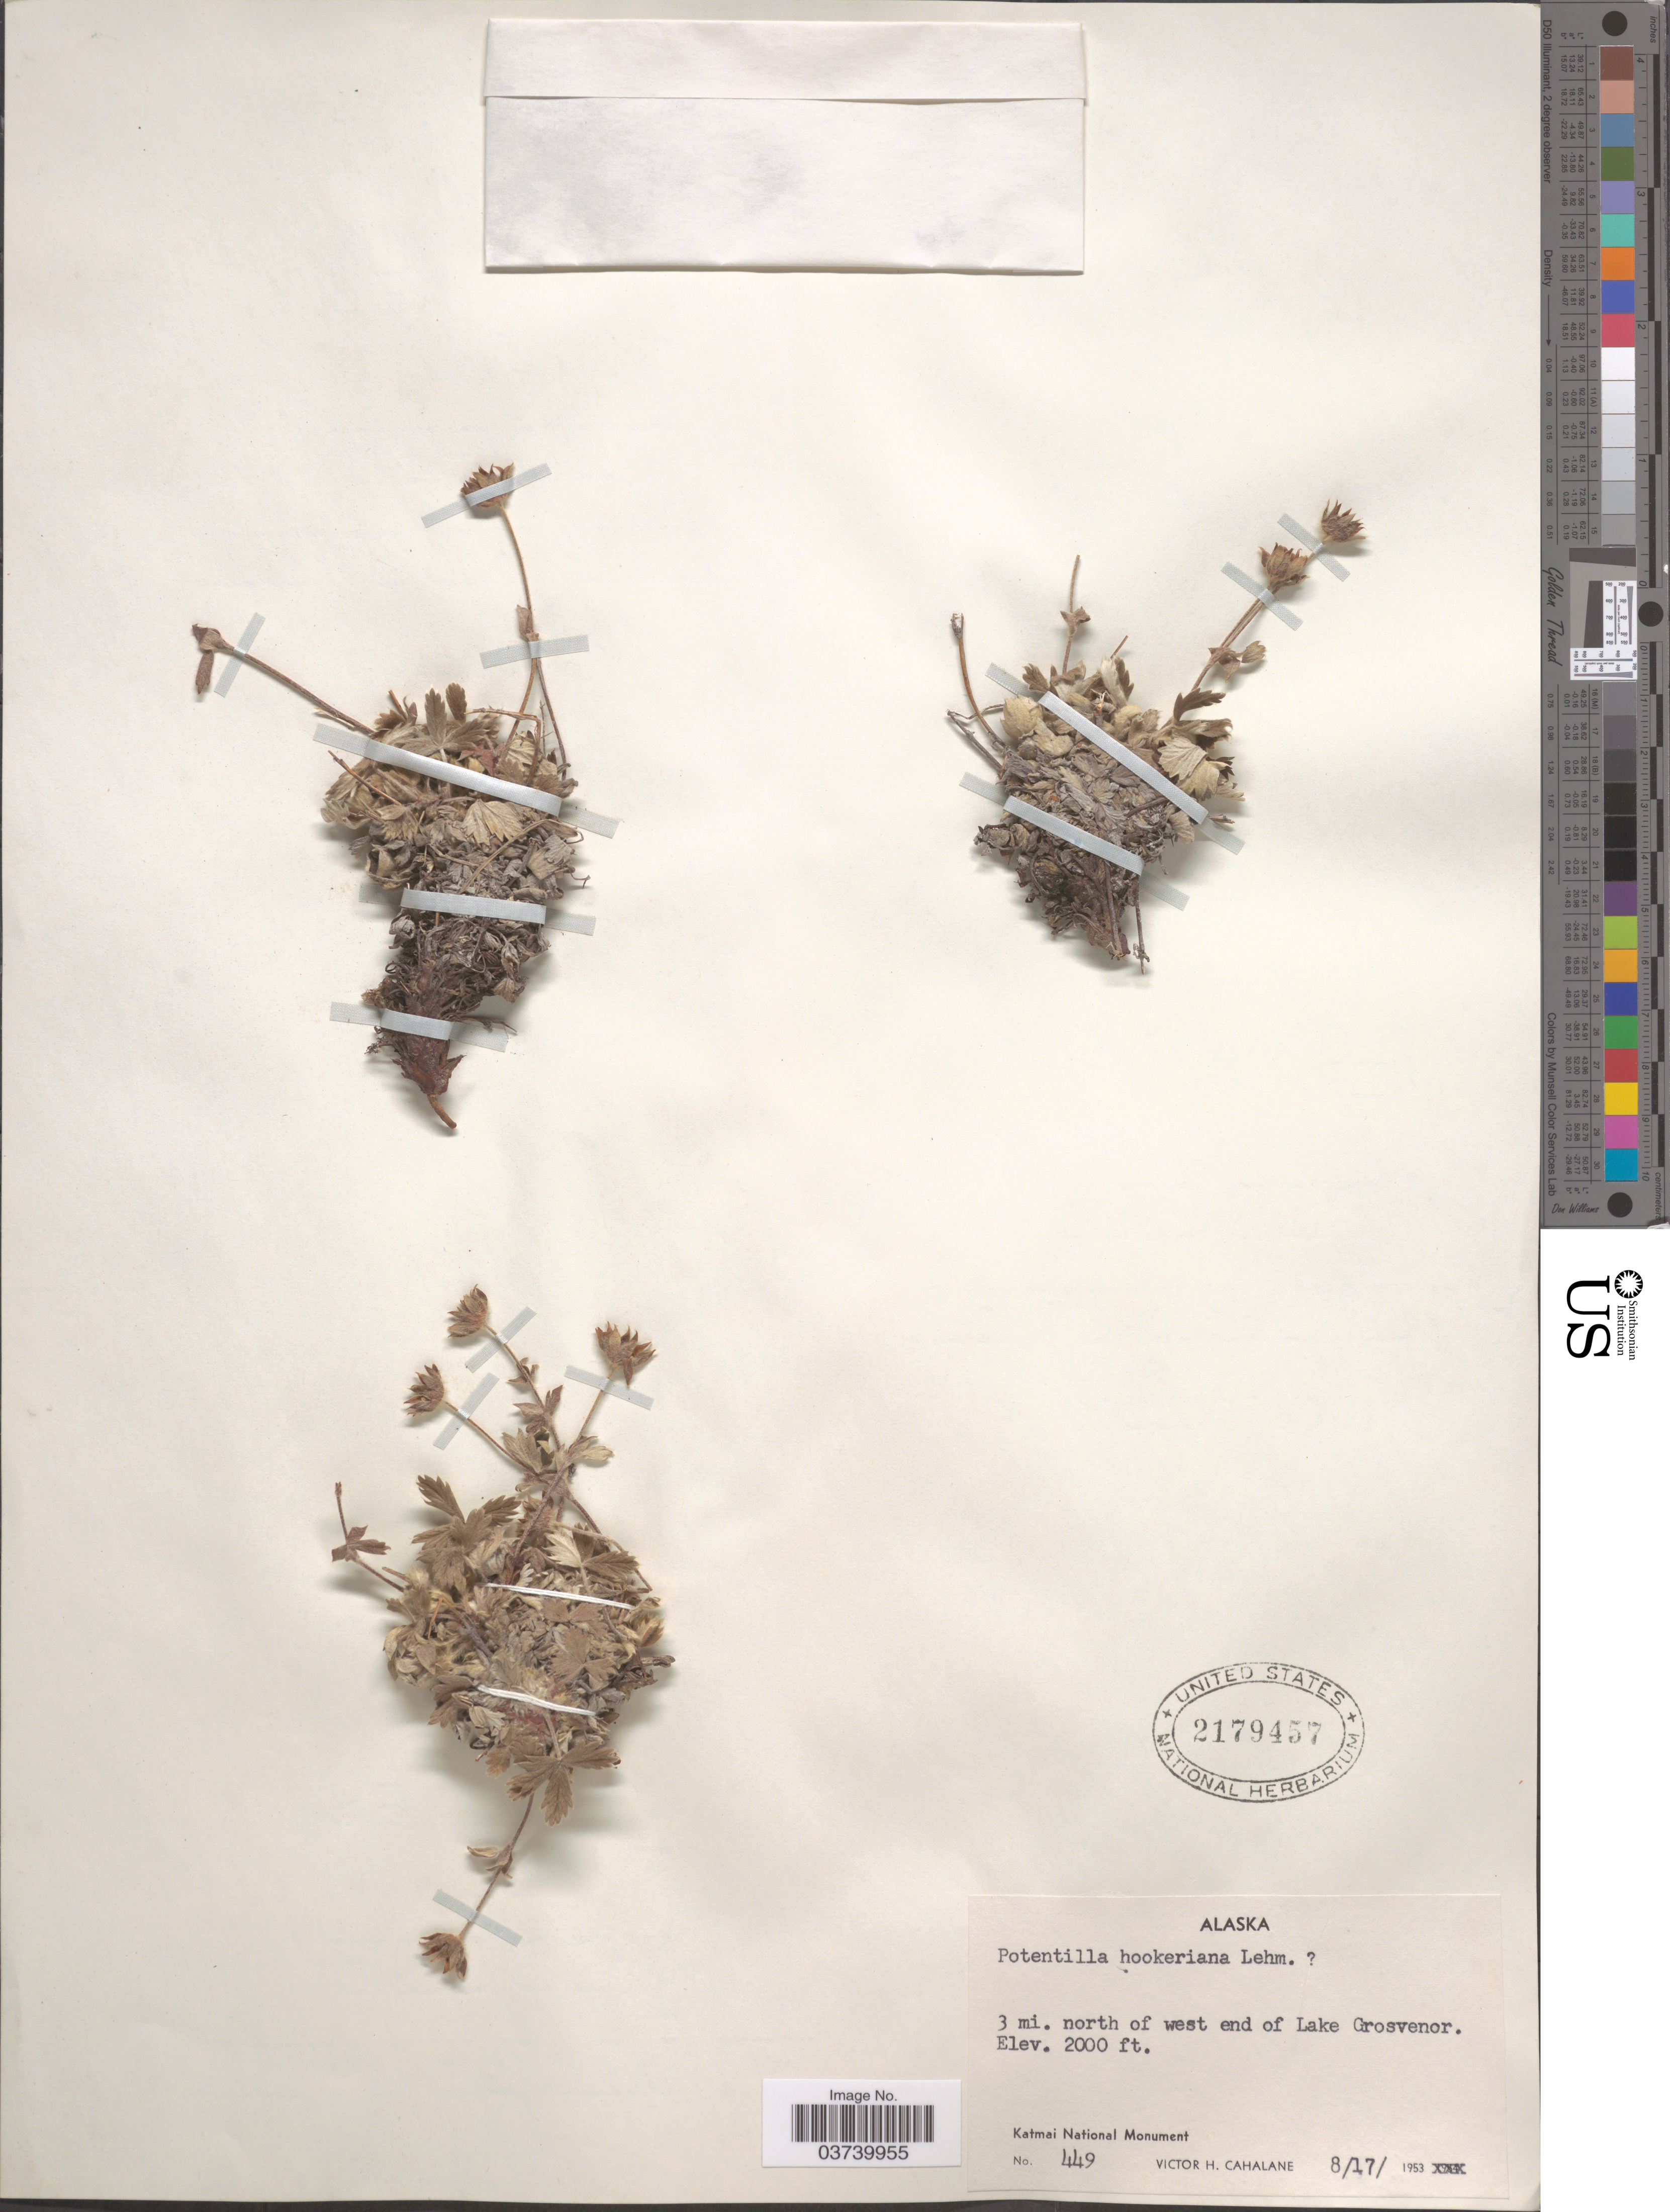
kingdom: Plantae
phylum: Tracheophyta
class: Magnoliopsida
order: Rosales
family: Rosaceae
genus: Potentilla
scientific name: Potentilla hookeriana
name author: F. Lehm.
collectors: V. Cahalane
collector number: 449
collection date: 1953-08-17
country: United States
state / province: Alaska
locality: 3 mi. north of west end of Lake Grosvenor. Katmai National Monument.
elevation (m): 610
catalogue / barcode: US 2179457